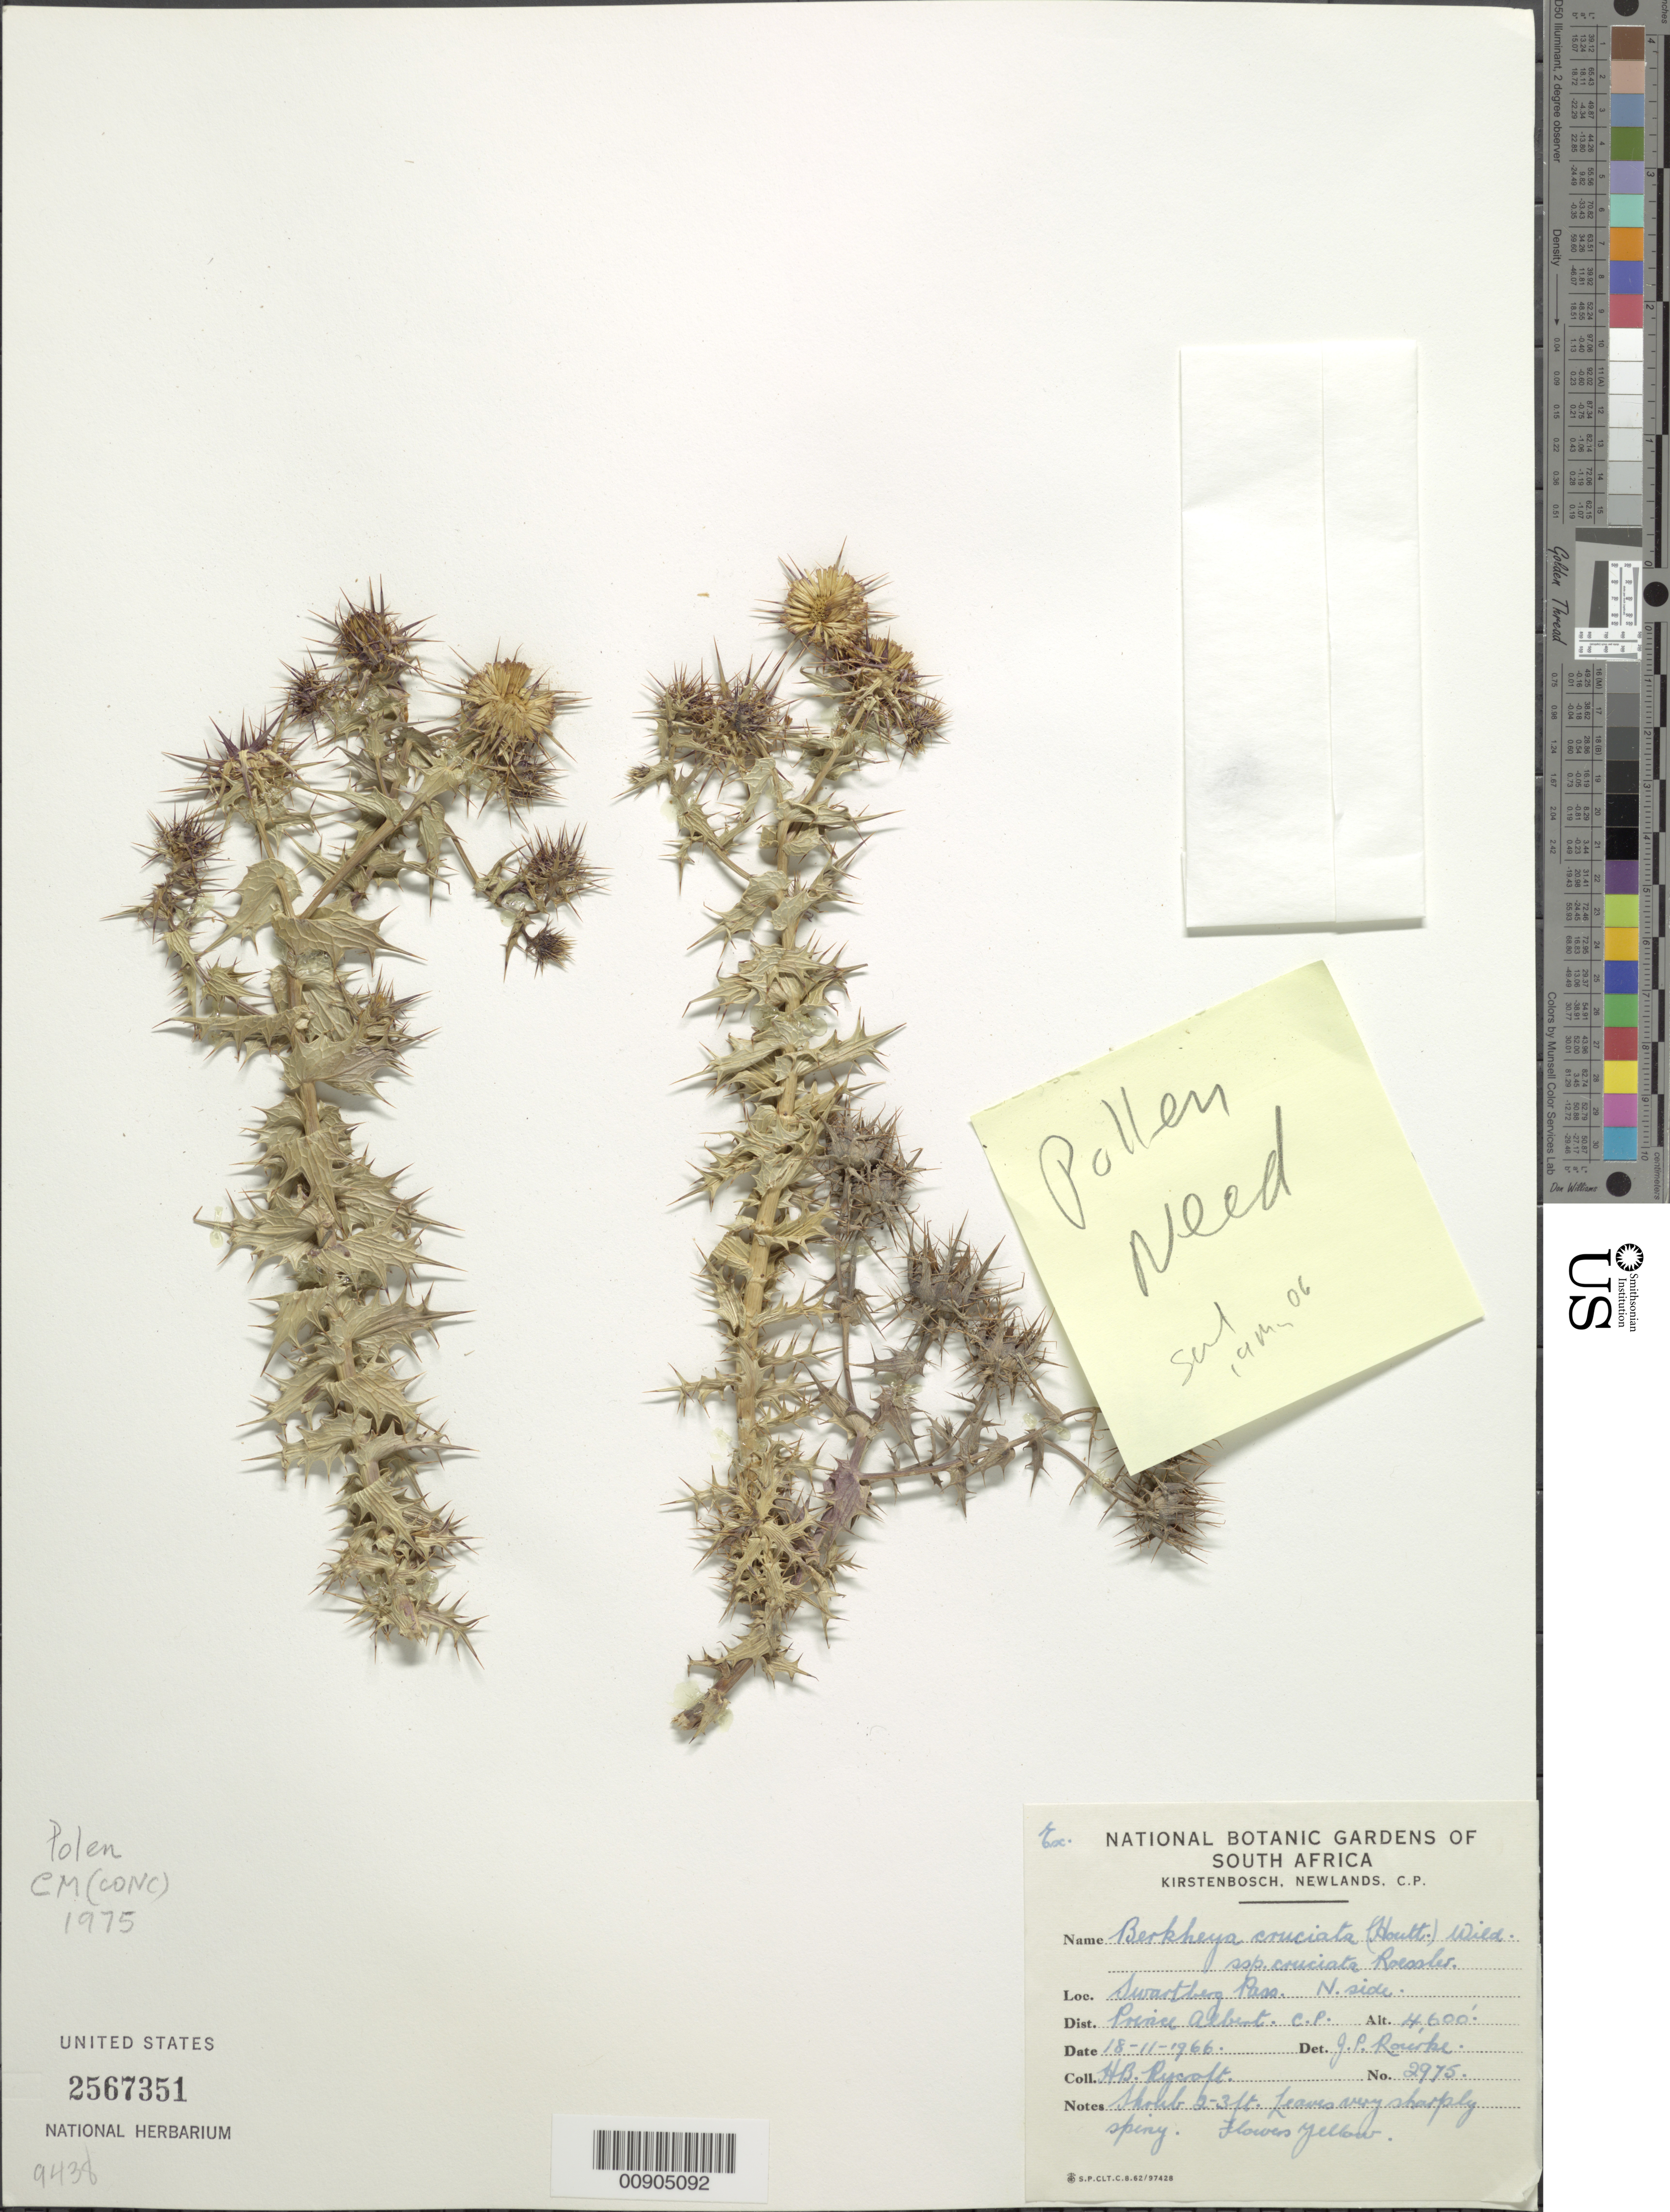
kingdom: Plantae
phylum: Tracheophyta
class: Magnoliopsida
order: Asterales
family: Asteraceae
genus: Berkheya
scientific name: Berkheya cruciata subsp. cruciata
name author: Roessler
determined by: Rourke, J. P.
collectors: H. Rycroft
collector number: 2975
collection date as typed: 18 November 1966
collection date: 1966-11-18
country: South Africa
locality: Prince Albert Dist., C.P., Swartberg Pass, N side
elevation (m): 1402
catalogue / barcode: US 2567351